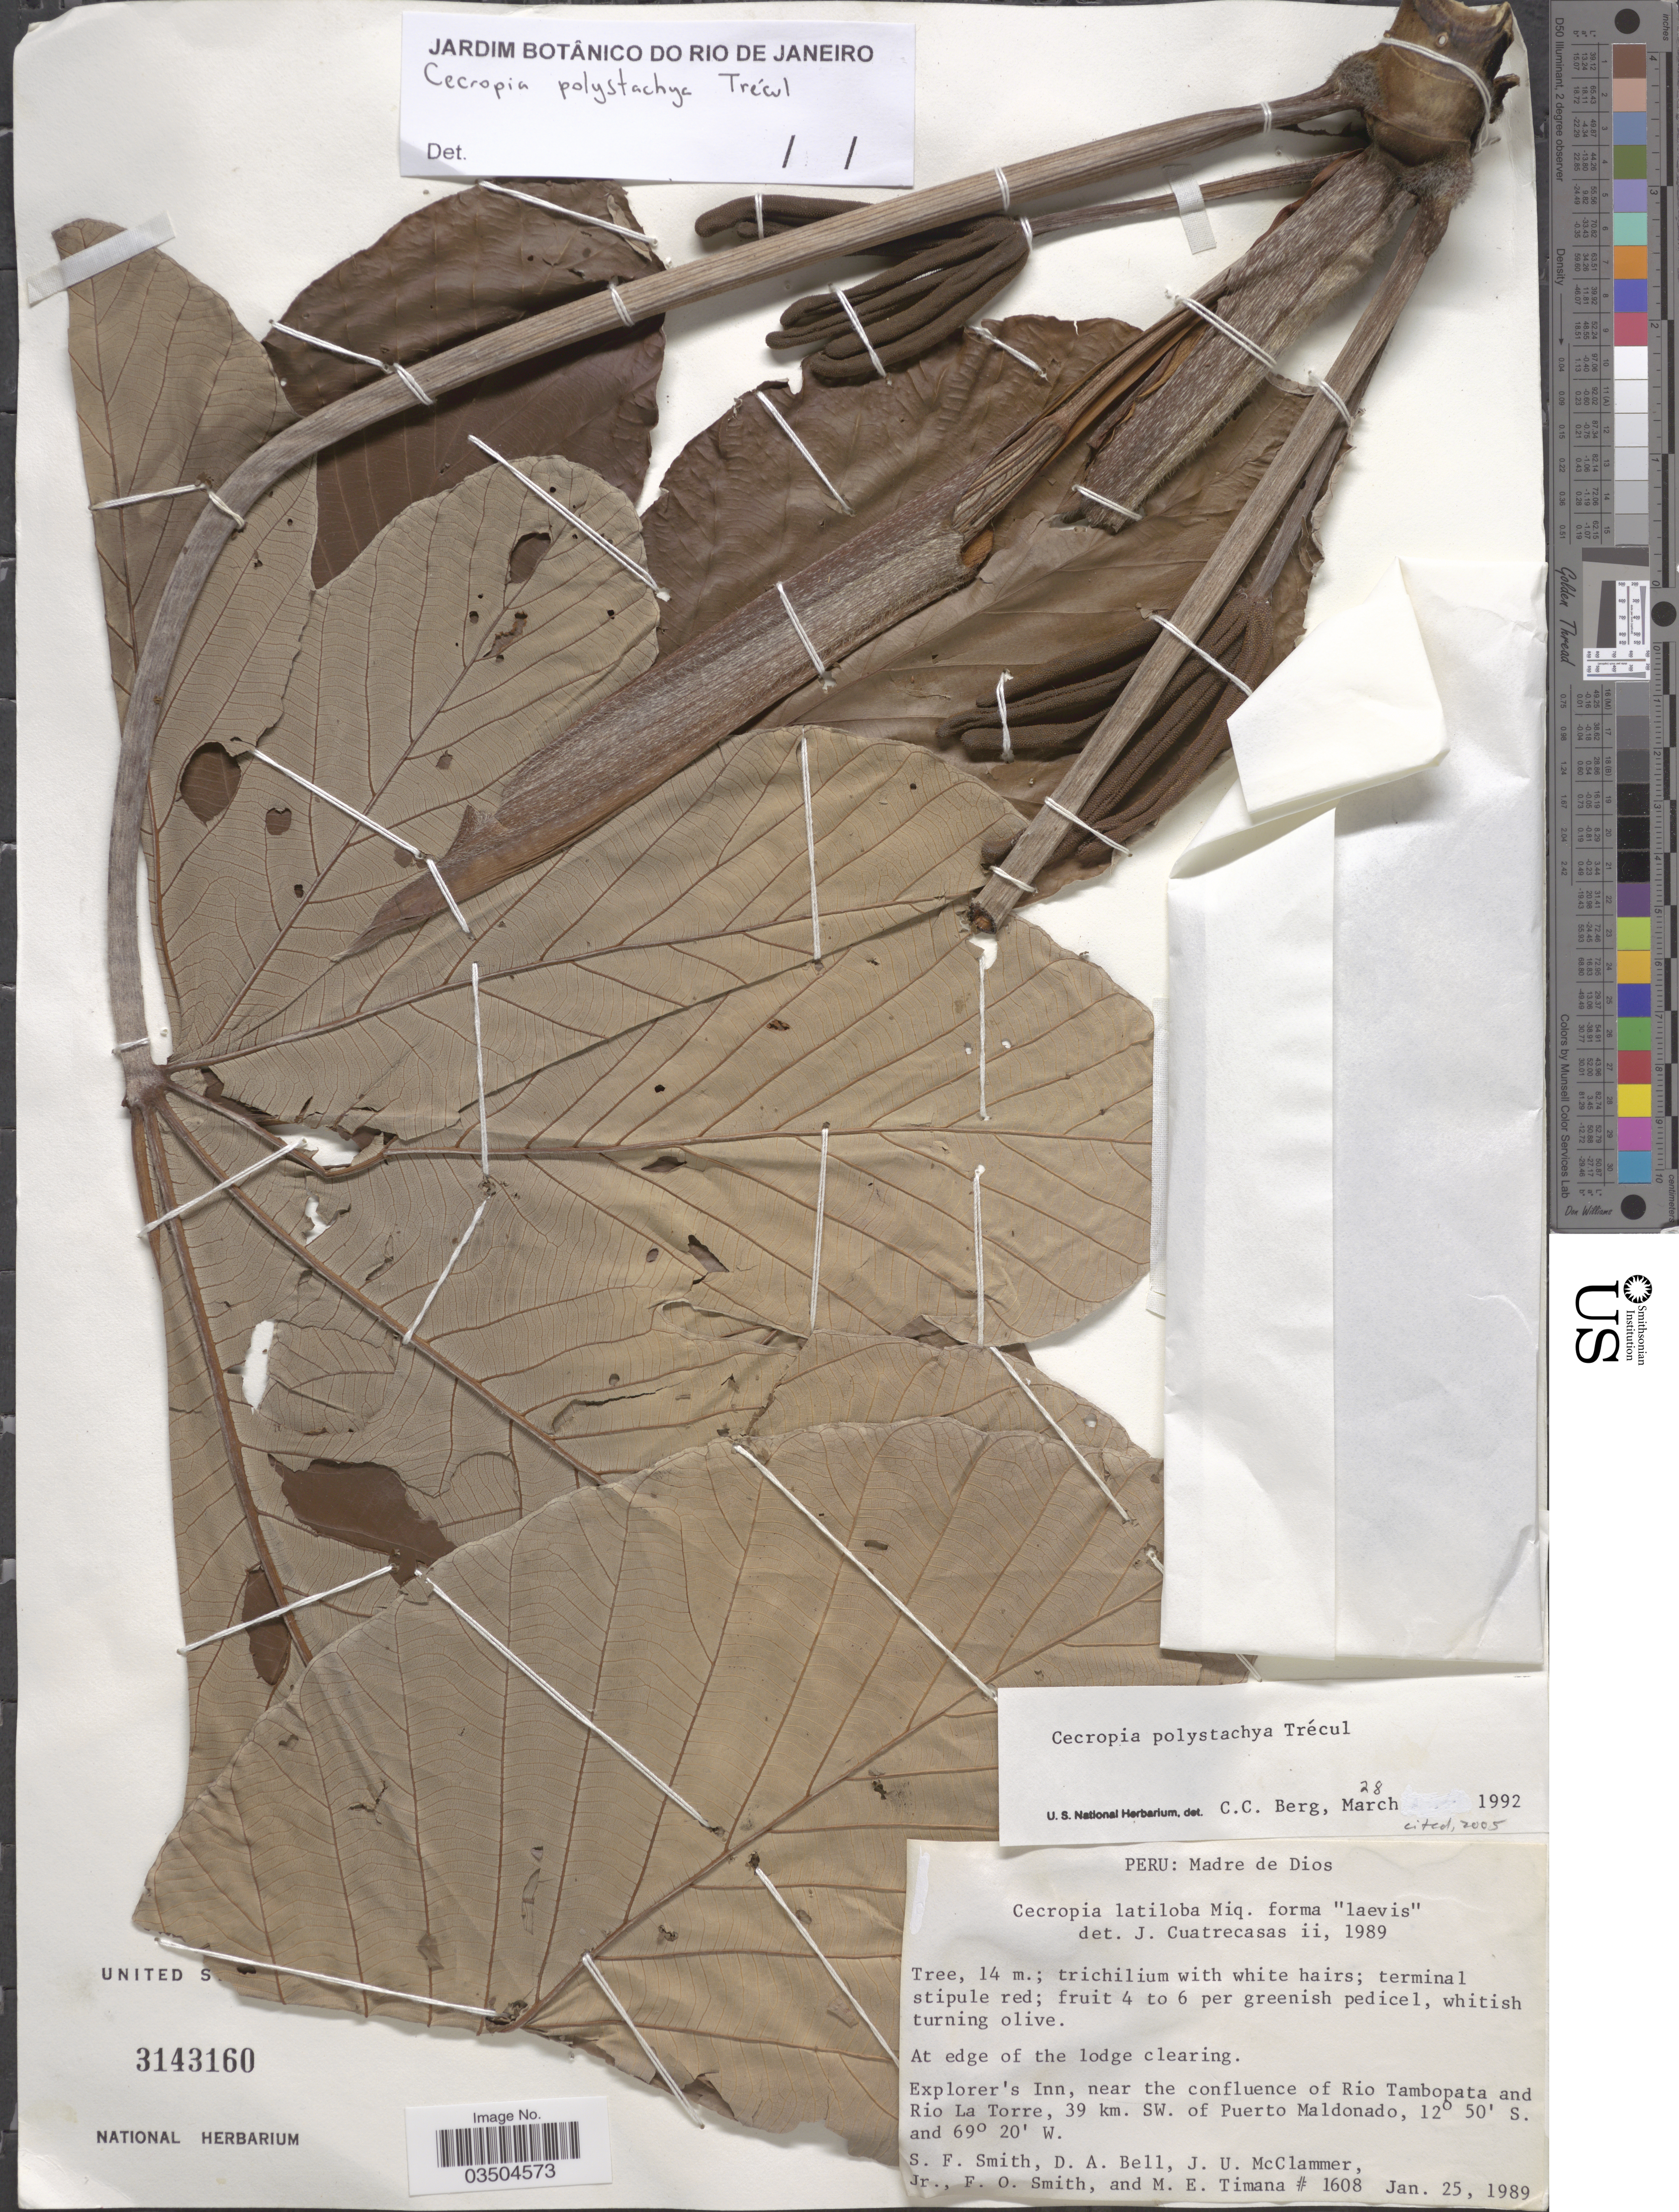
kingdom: Plantae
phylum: Tracheophyta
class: Magnoliopsida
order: Rosales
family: Urticaceae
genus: Cecropia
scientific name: Cecropia polystachya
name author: Trécul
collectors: S.F. Smith, D. A. Bell, J. McClammer Jr. & F. Smith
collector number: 1608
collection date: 1989-01-25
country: Peru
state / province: Madre de Dios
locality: Explorer's Inn, near the confluence of Rio Tambopata and Rio La Torre, 39 km. SW. of Puerto Maldonado.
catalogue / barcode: US 3143160